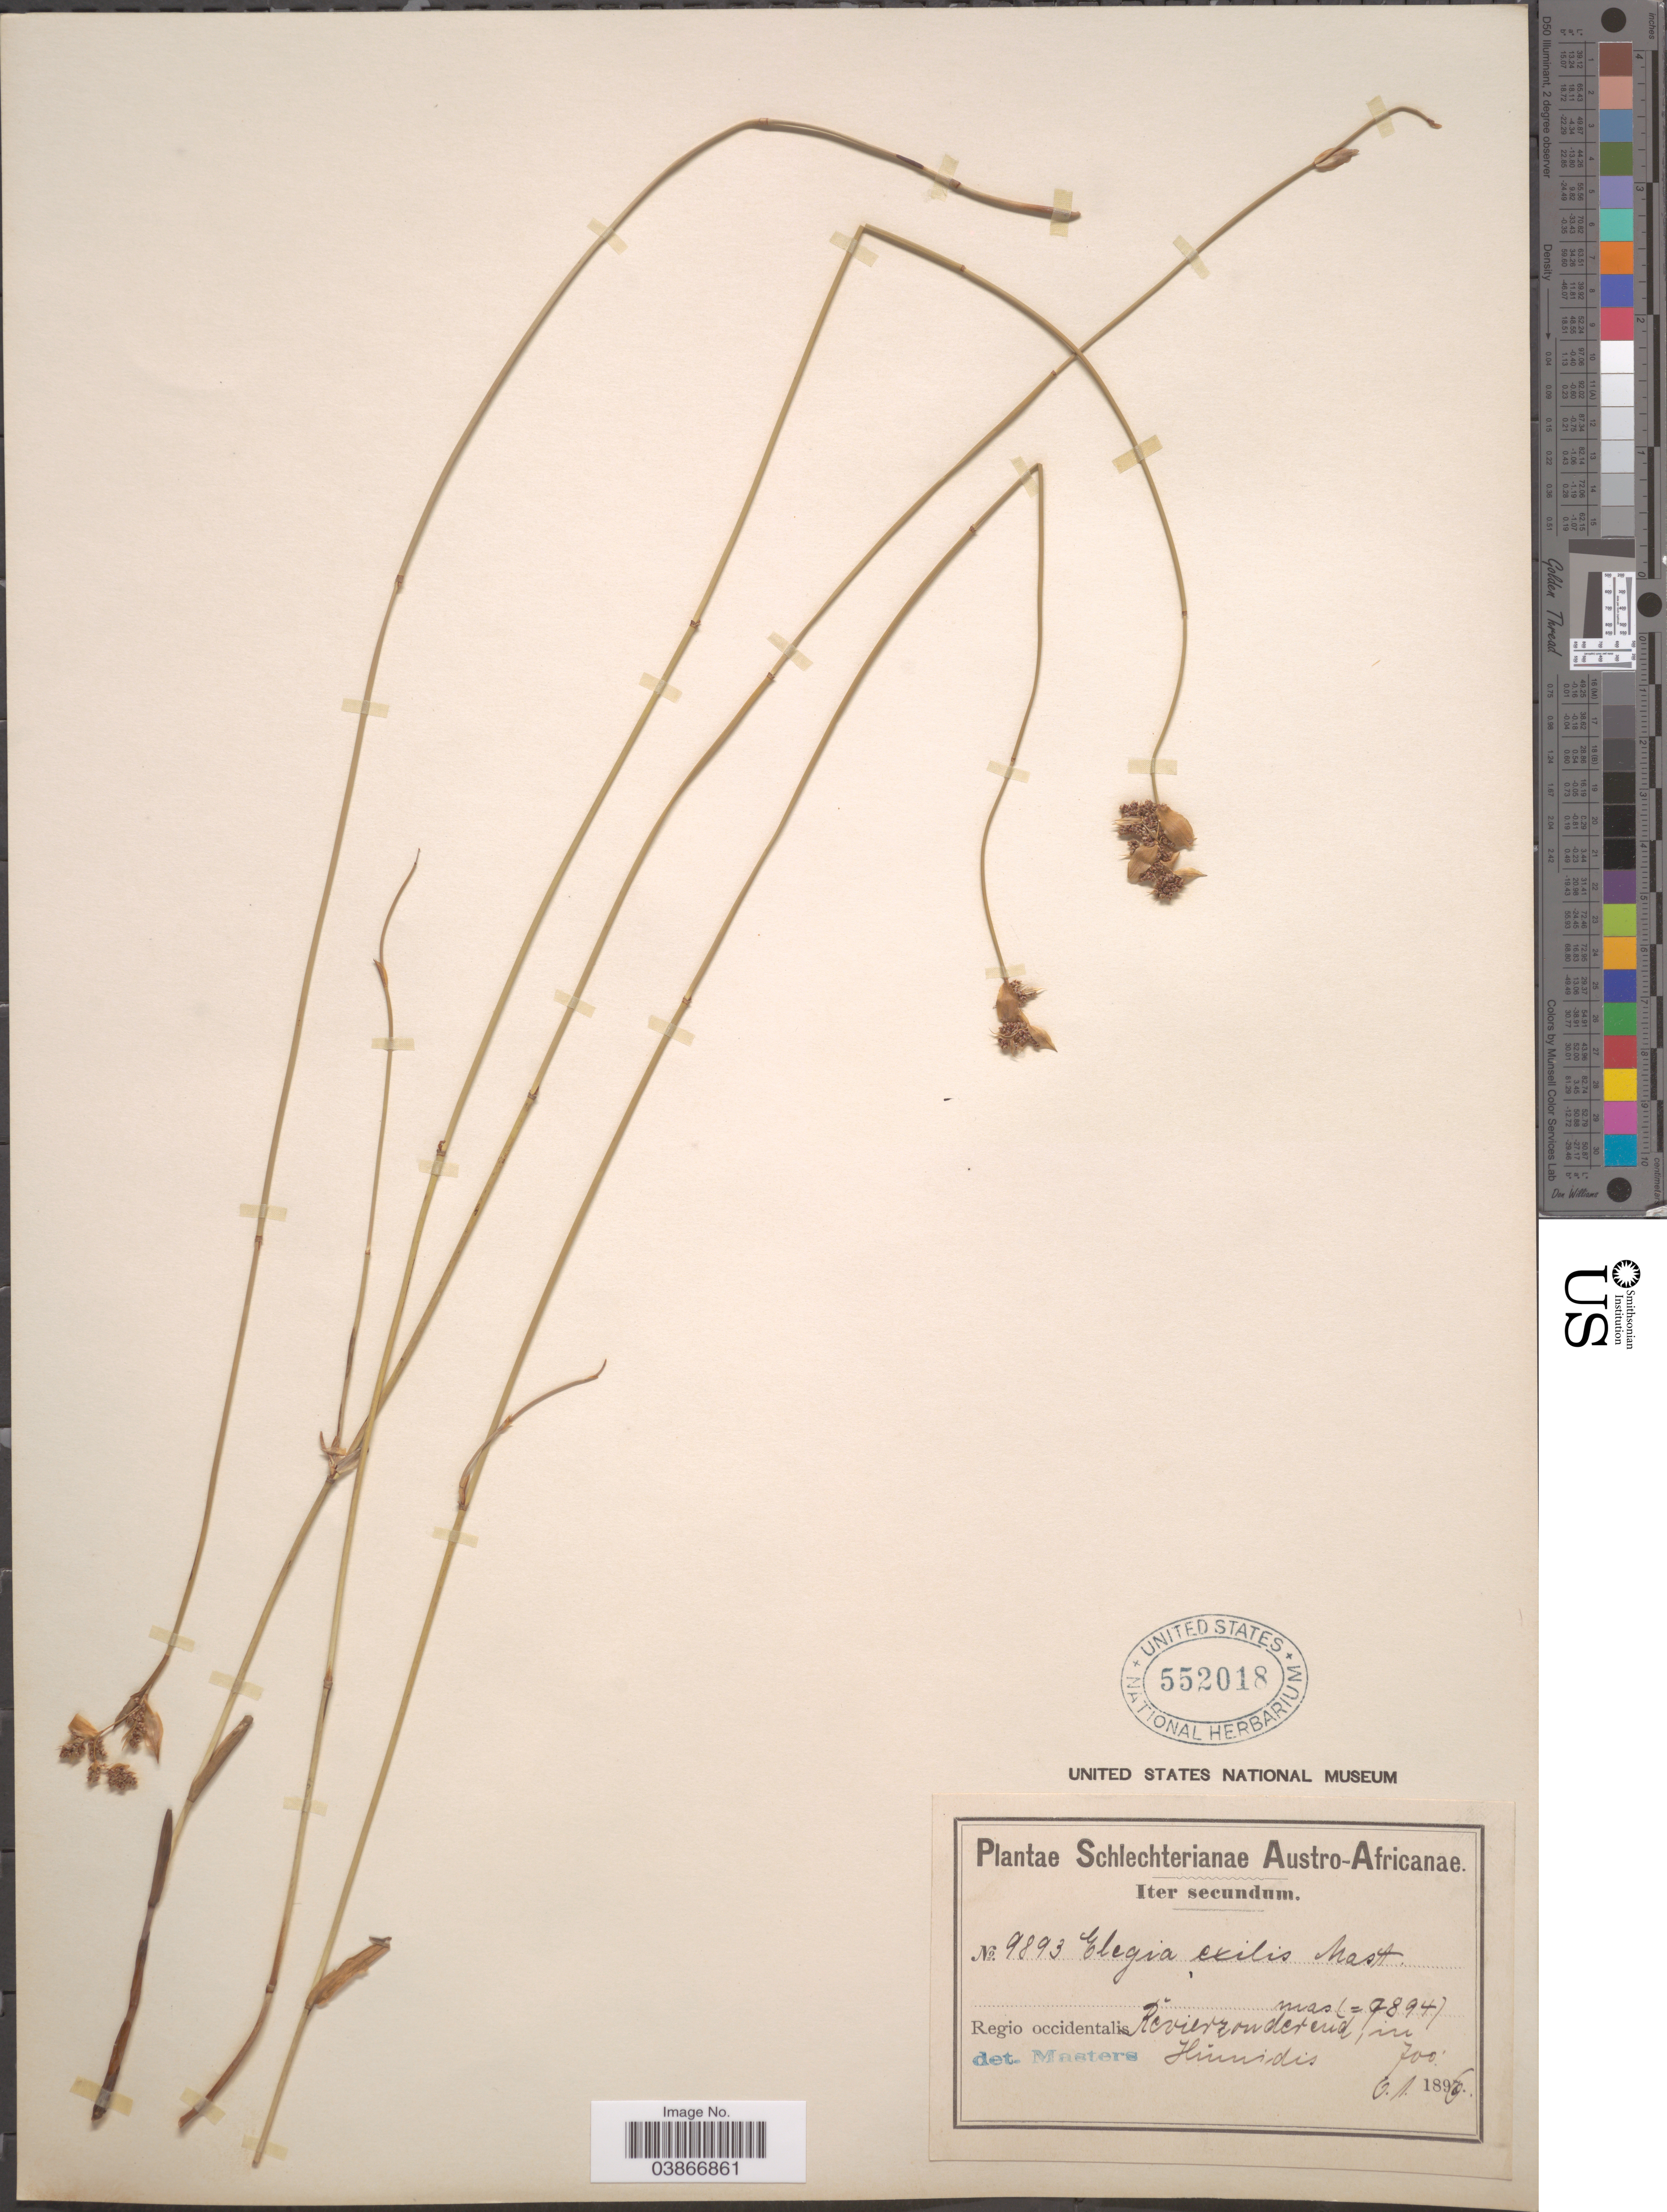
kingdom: Plantae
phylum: Tracheophyta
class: Liliopsida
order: Poales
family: Restionaceae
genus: Elegia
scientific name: Elegia exilis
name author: Mast.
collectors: Schlechter, --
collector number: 9893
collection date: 1896-01-06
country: South Africa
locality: Austro-Africanae. Regio occidentalis. Rĕvierzonderend, in Hŭmidis.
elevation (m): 213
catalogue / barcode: US 552018